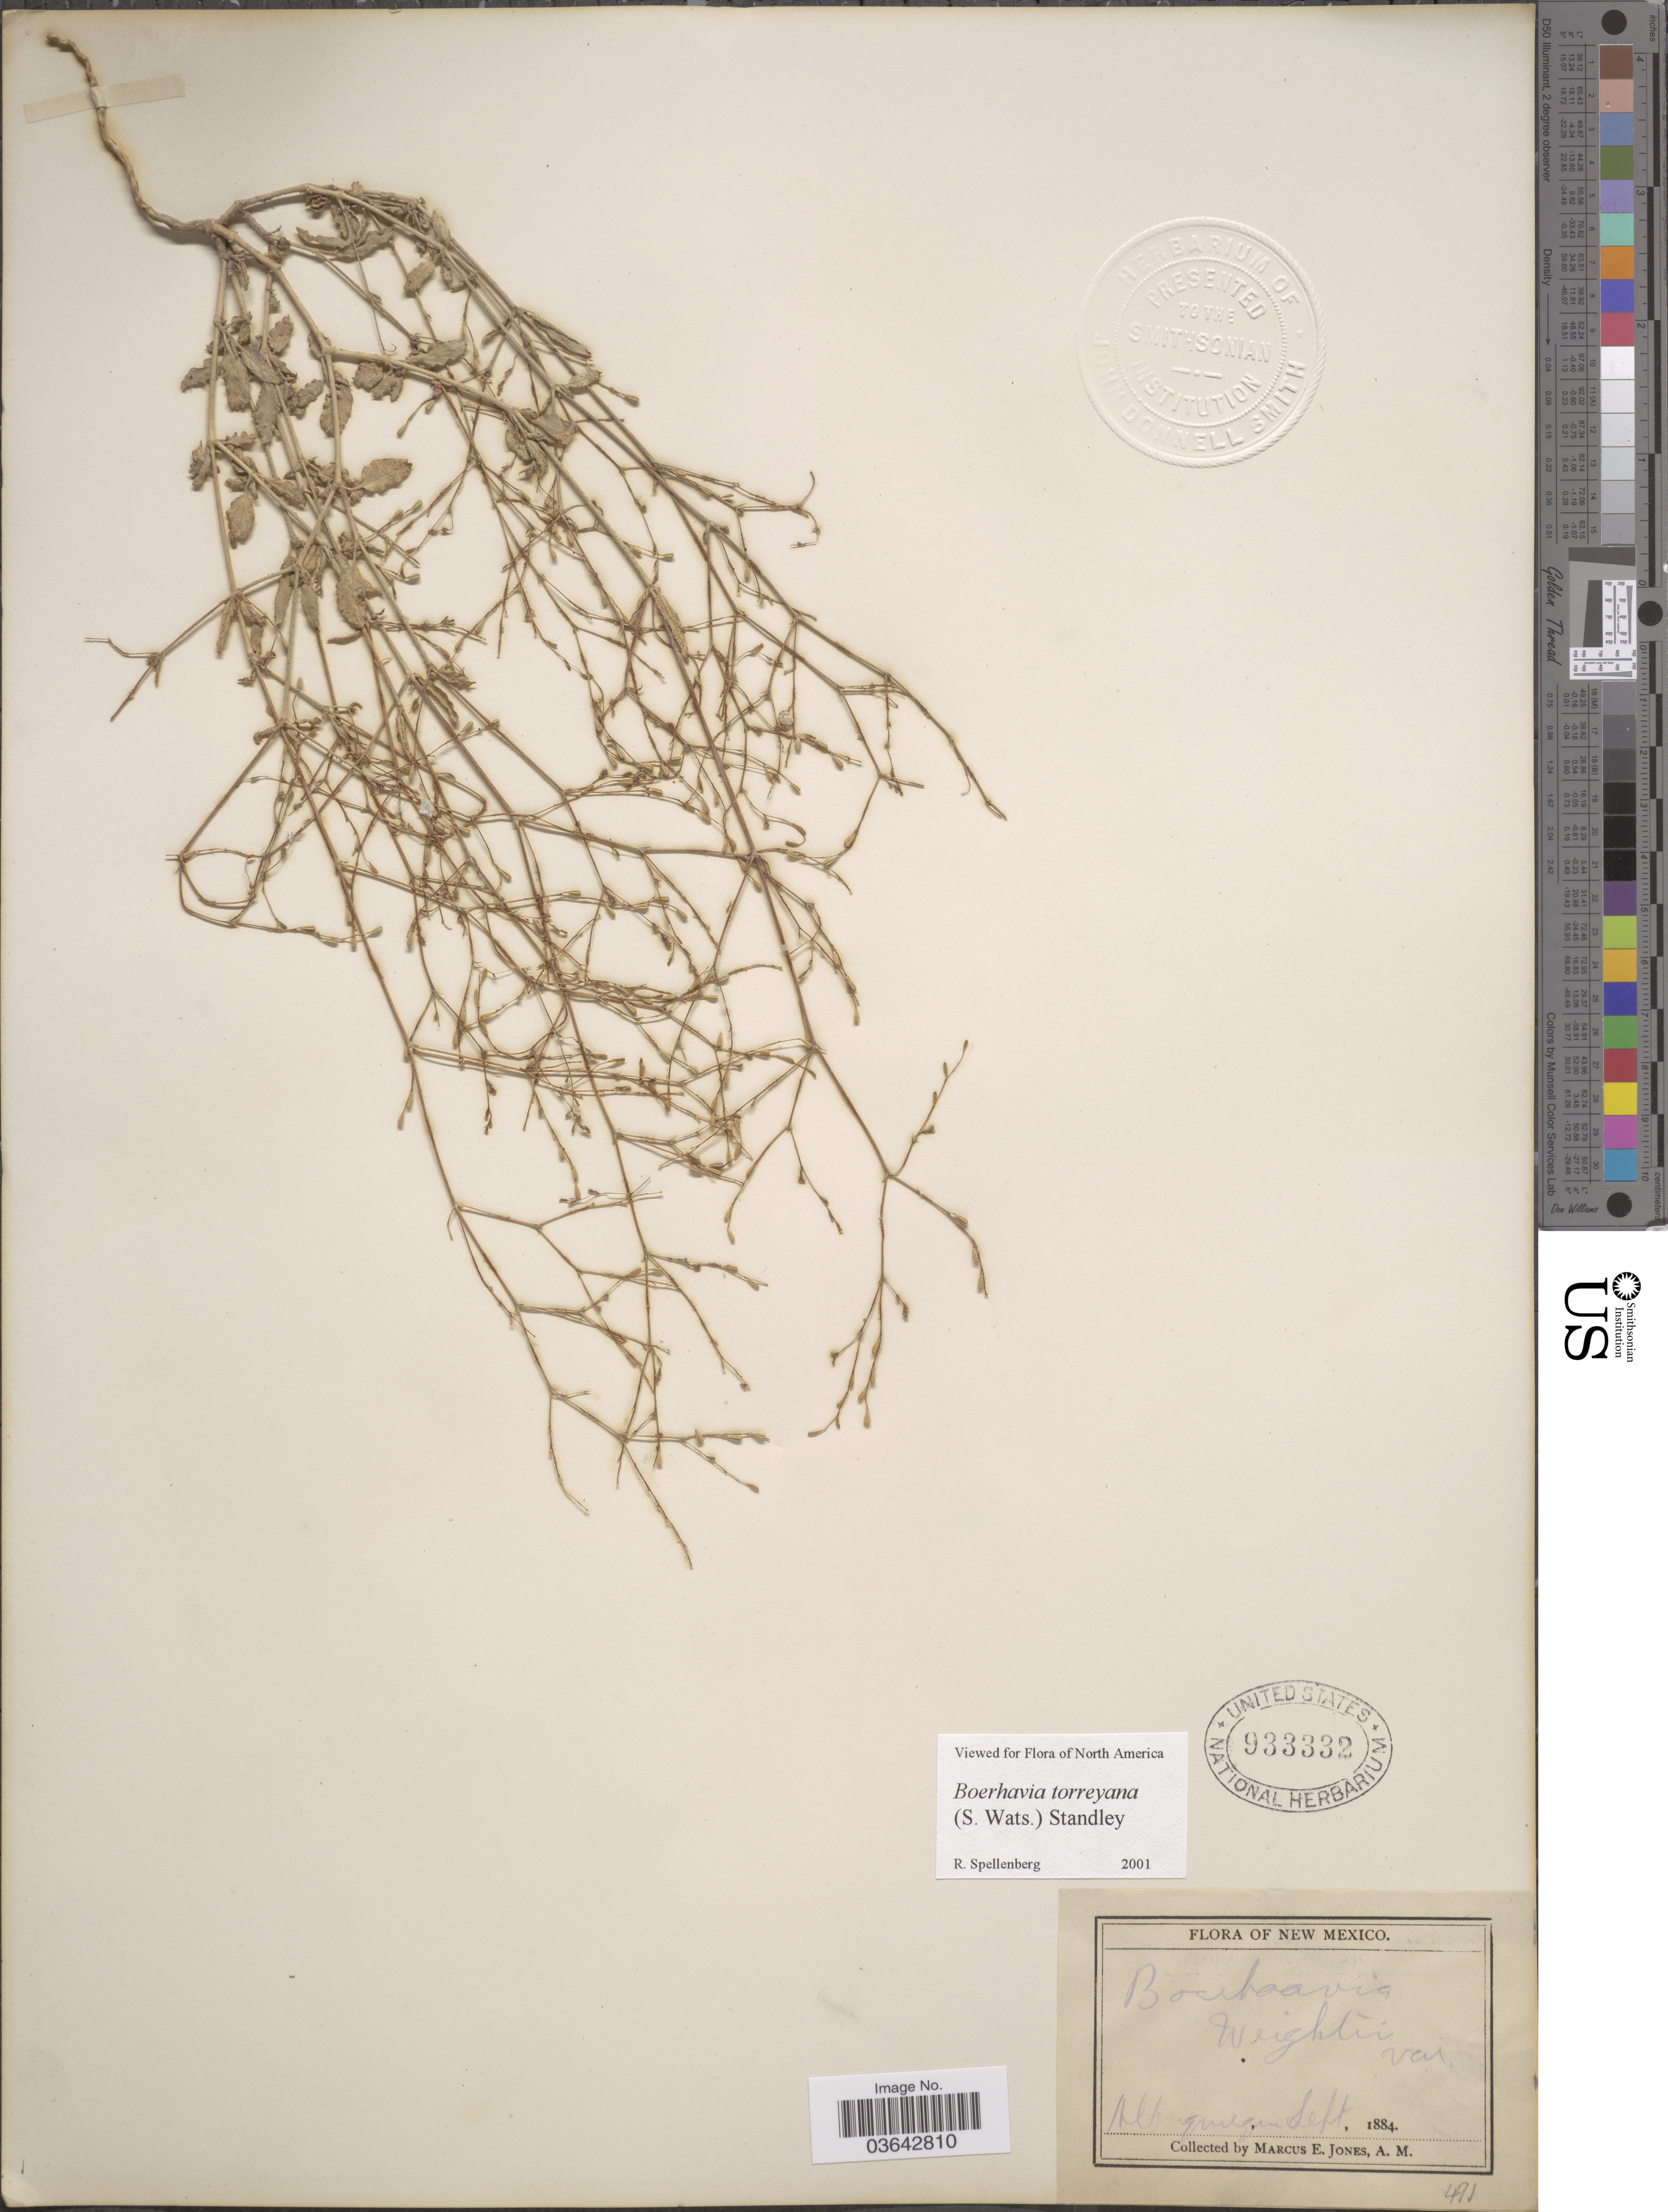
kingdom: Plantae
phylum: Tracheophyta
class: Magnoliopsida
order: Caryophyllales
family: Nyctaginaceae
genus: Boerhavia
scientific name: Boerhavia torreyana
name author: (S. Watson) Standl.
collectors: M. E. Jones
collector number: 491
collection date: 1884-09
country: United States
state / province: New Mexico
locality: Mtn quizun.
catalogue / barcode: US 933332